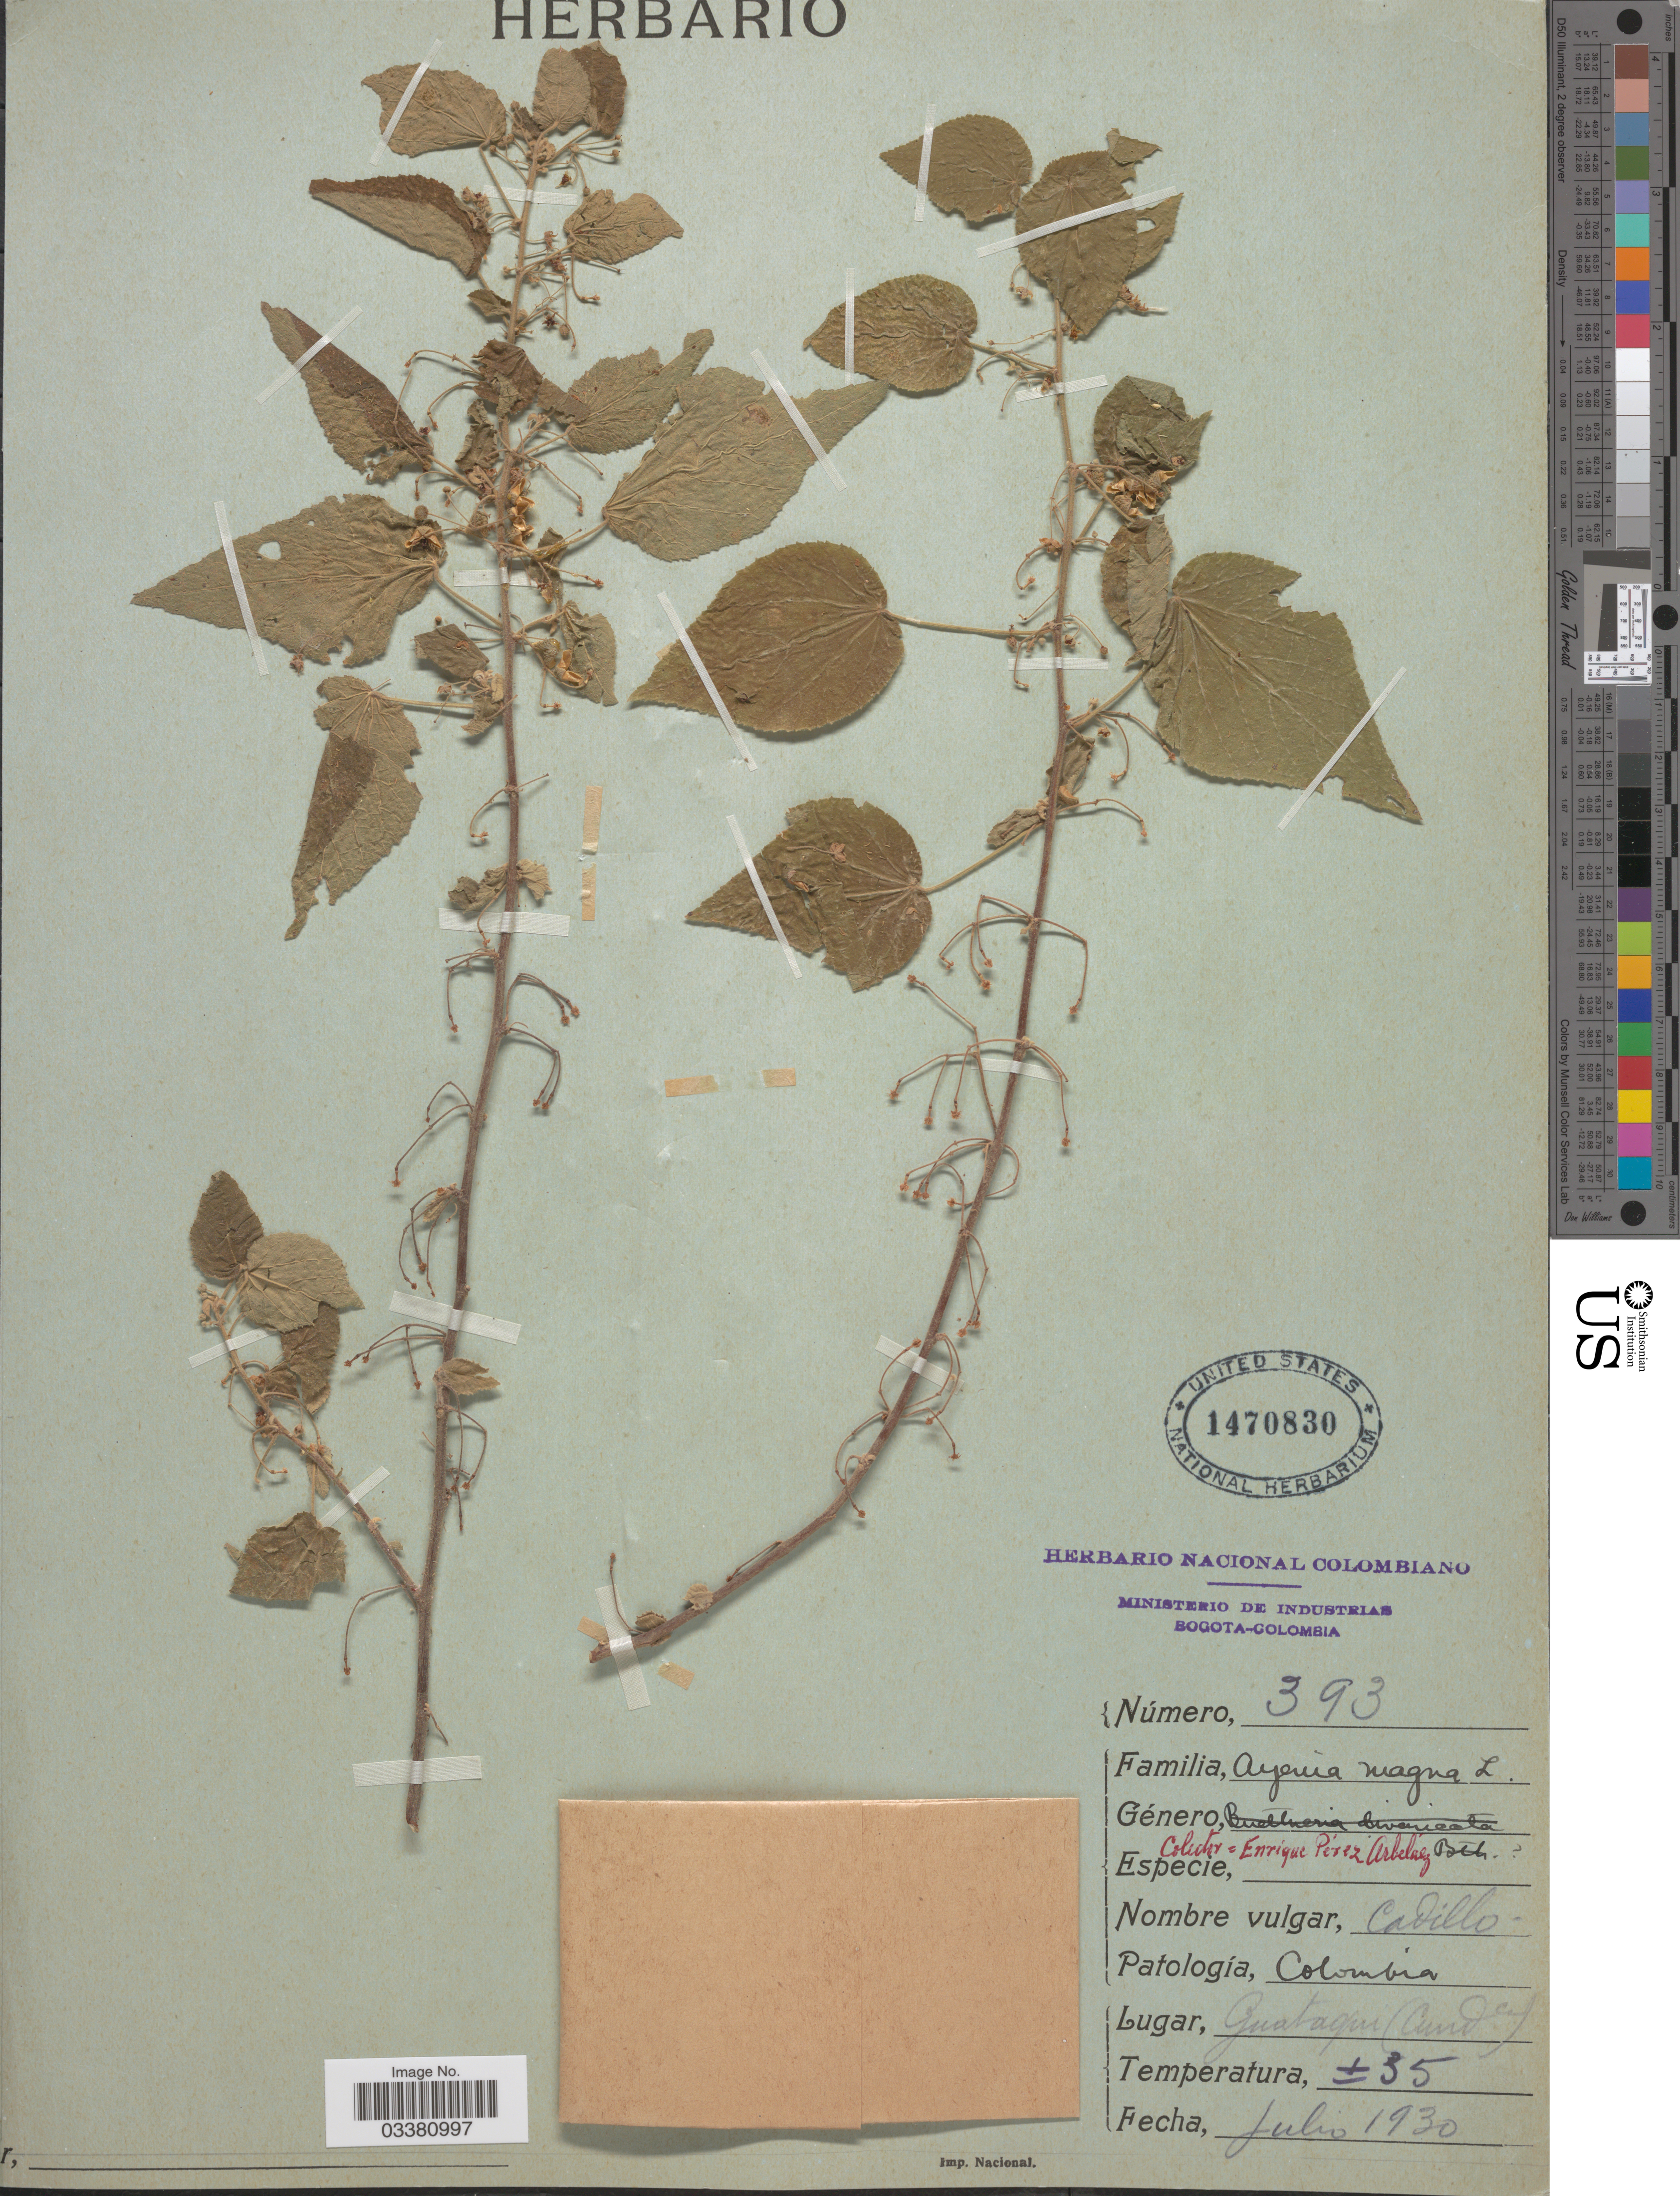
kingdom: Plantae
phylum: Tracheophyta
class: Magnoliopsida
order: Malvales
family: Malvaceae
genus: Ayenia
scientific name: Ayenia magna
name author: L.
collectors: E. Pérez Arbeláez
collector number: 393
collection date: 1930-07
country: Colombia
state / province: Cundinamarca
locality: Guataqui.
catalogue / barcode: US 1470830